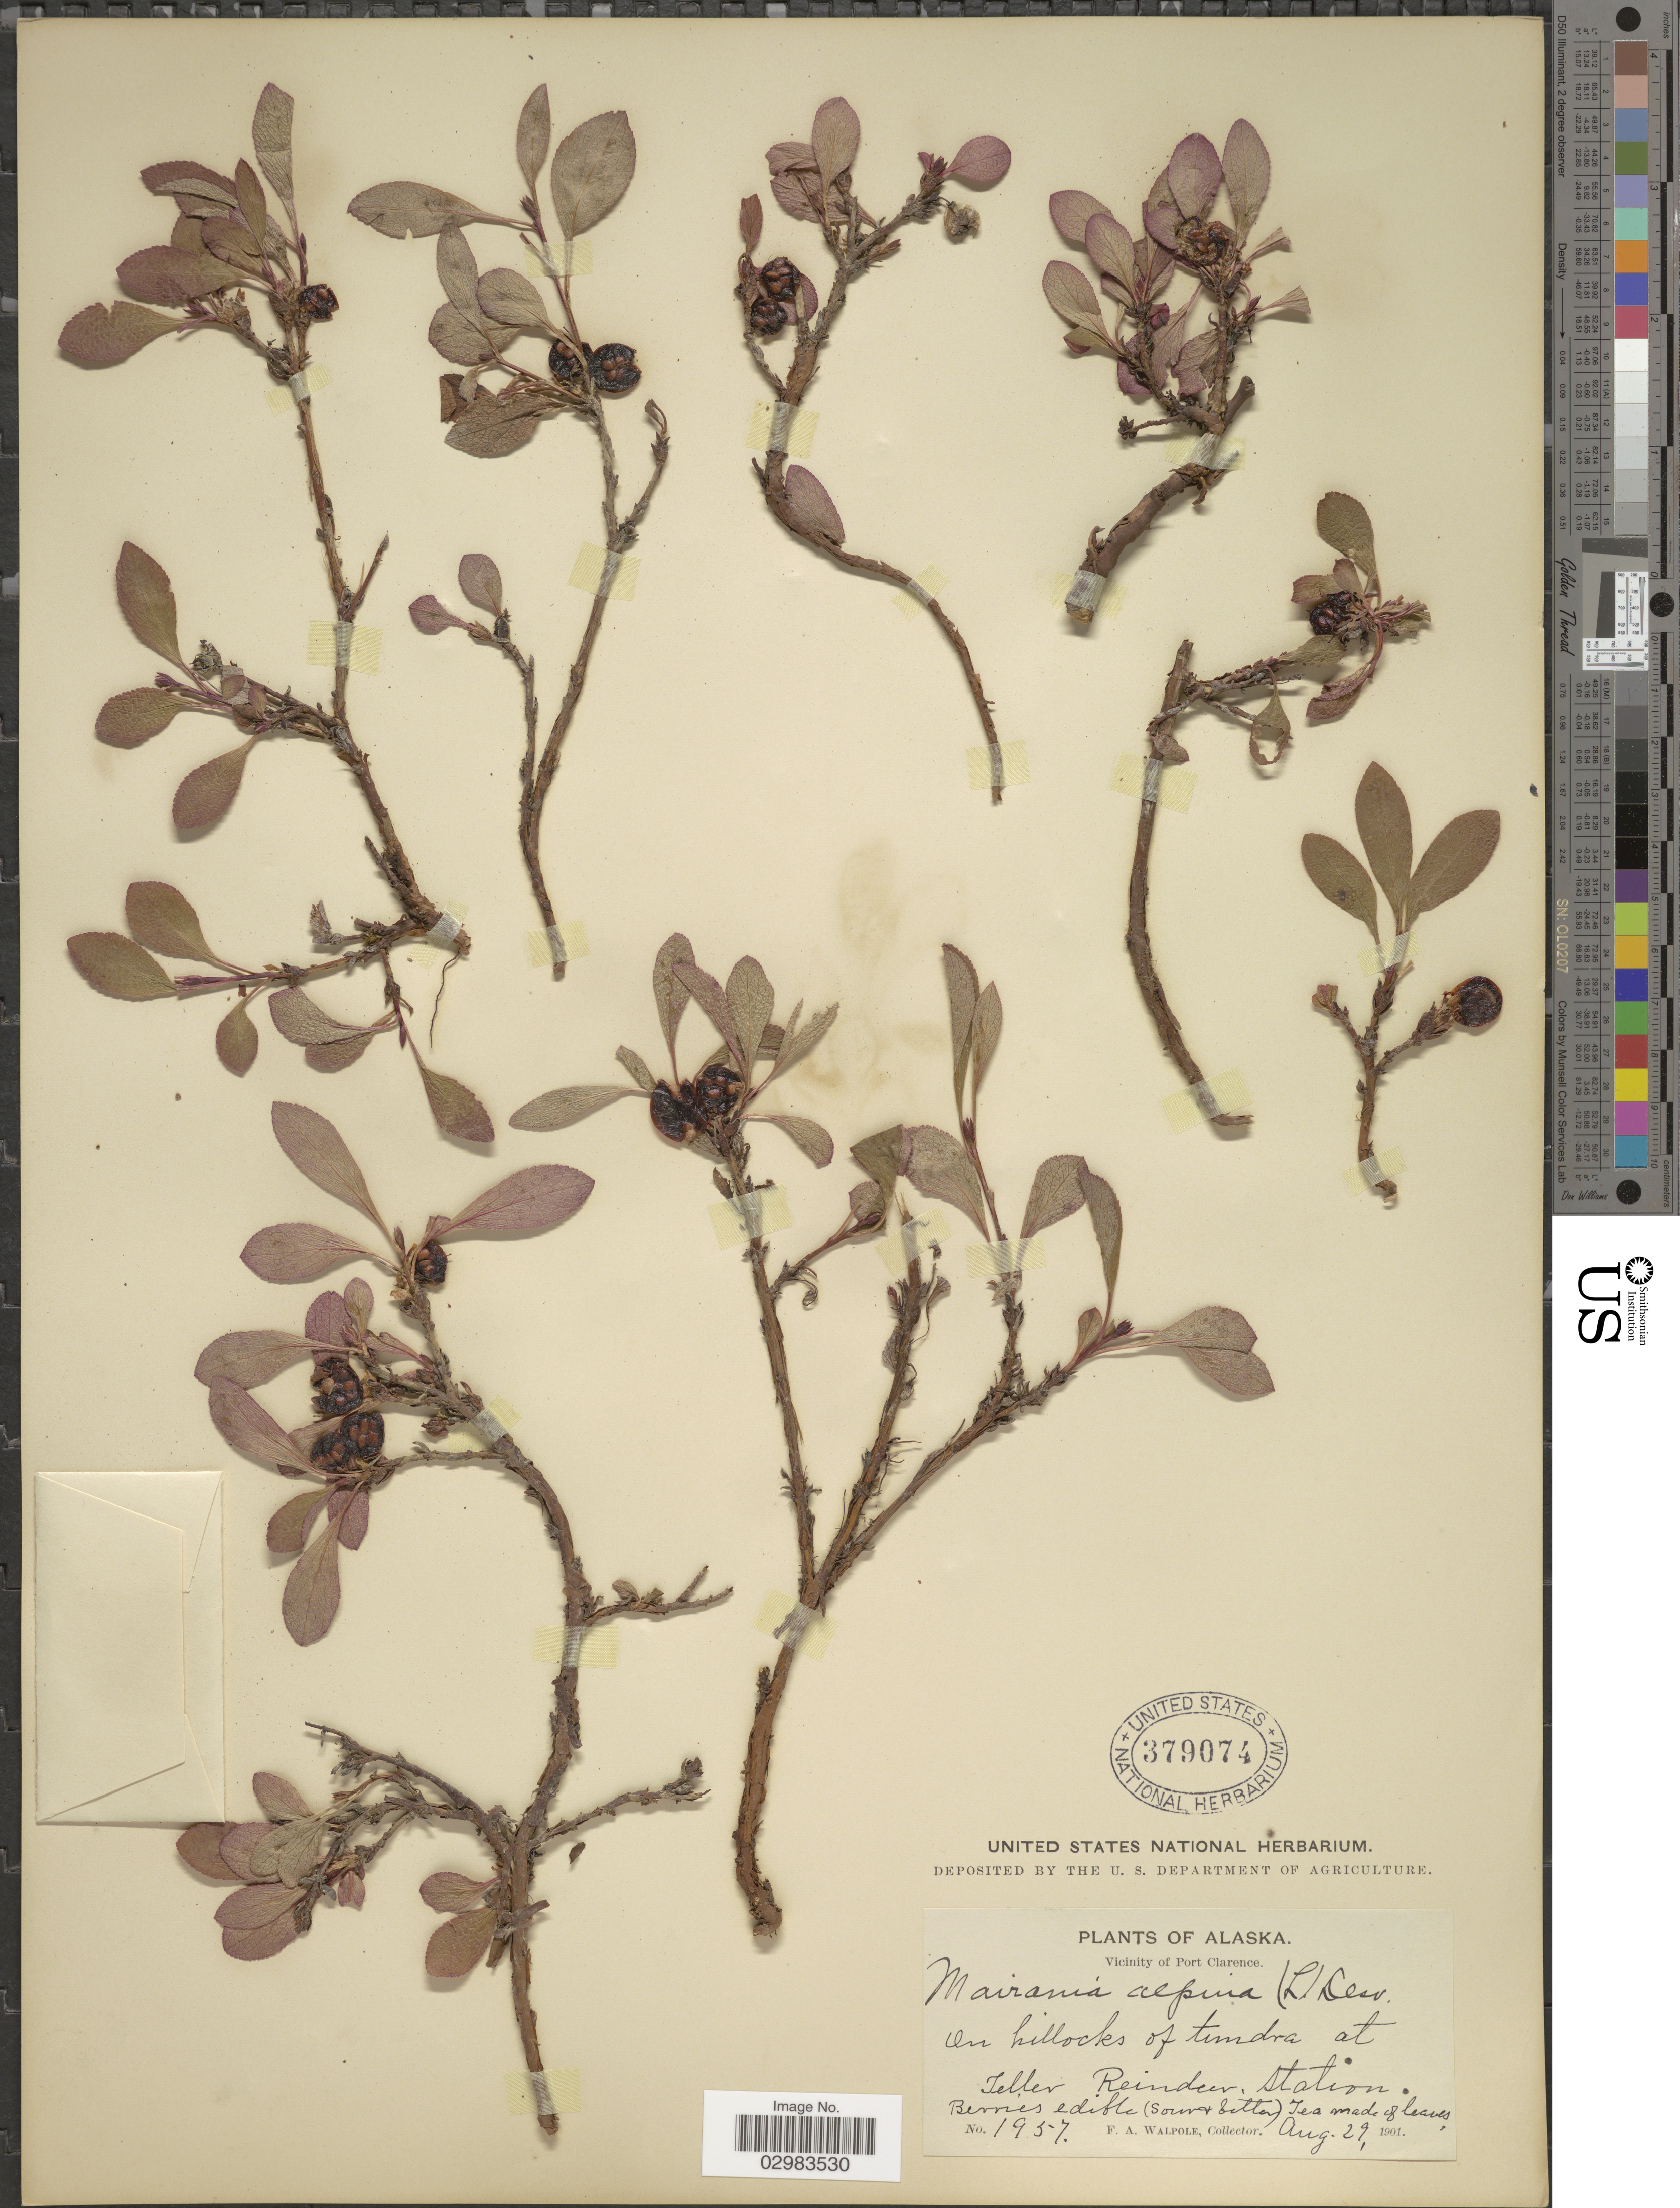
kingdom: Plantae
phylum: Tracheophyta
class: Magnoliopsida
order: Ericales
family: Ericaceae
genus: Arctostaphylos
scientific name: Arctostaphylos alpina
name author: (L.) Spreng.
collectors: F. Walpole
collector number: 1957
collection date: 1901-08-29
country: United States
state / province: Alaska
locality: Vicinity of Port Clarence, on hillocks of tundra at Teller Reindeer Station.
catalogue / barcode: US 379074